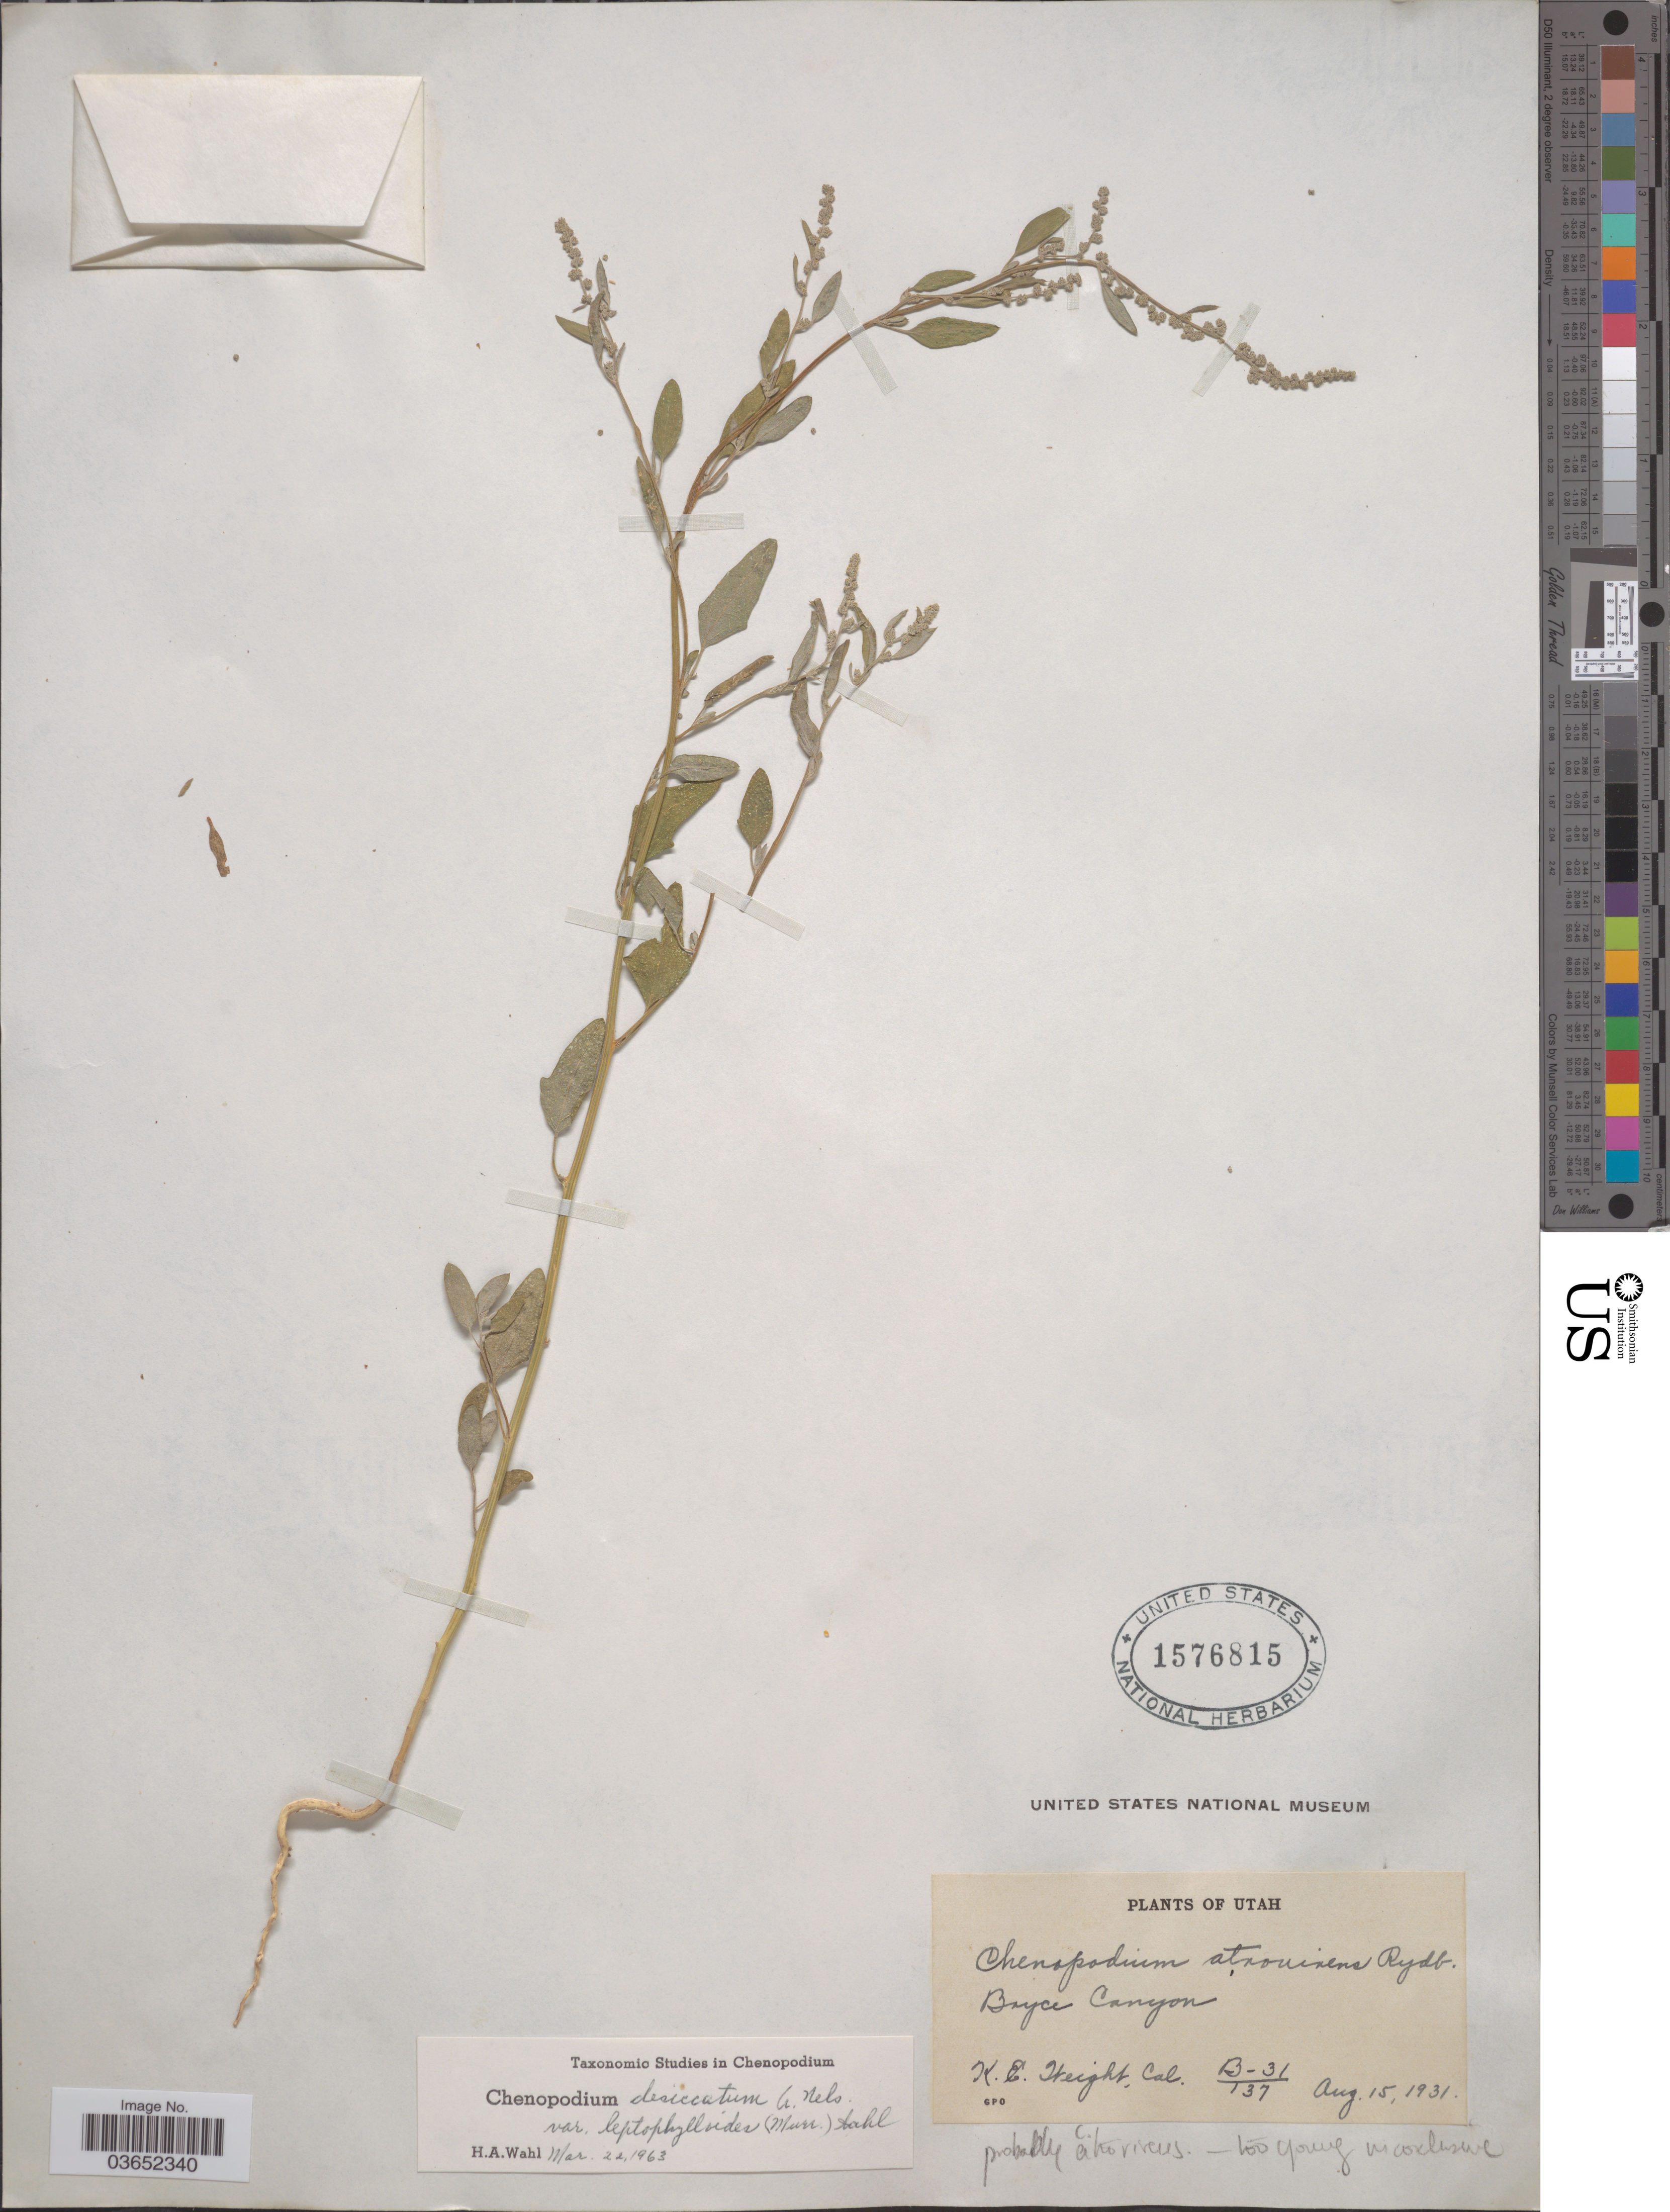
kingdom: Plantae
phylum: Tracheophyta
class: Magnoliopsida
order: Caryophyllales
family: Amaranthaceae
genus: Chenopodium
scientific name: Chenopodium atrovirens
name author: Rydb.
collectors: K. Weight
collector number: B-31/137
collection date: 1931-08-15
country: United States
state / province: Utah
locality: Bryce Canyon.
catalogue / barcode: US 1576815